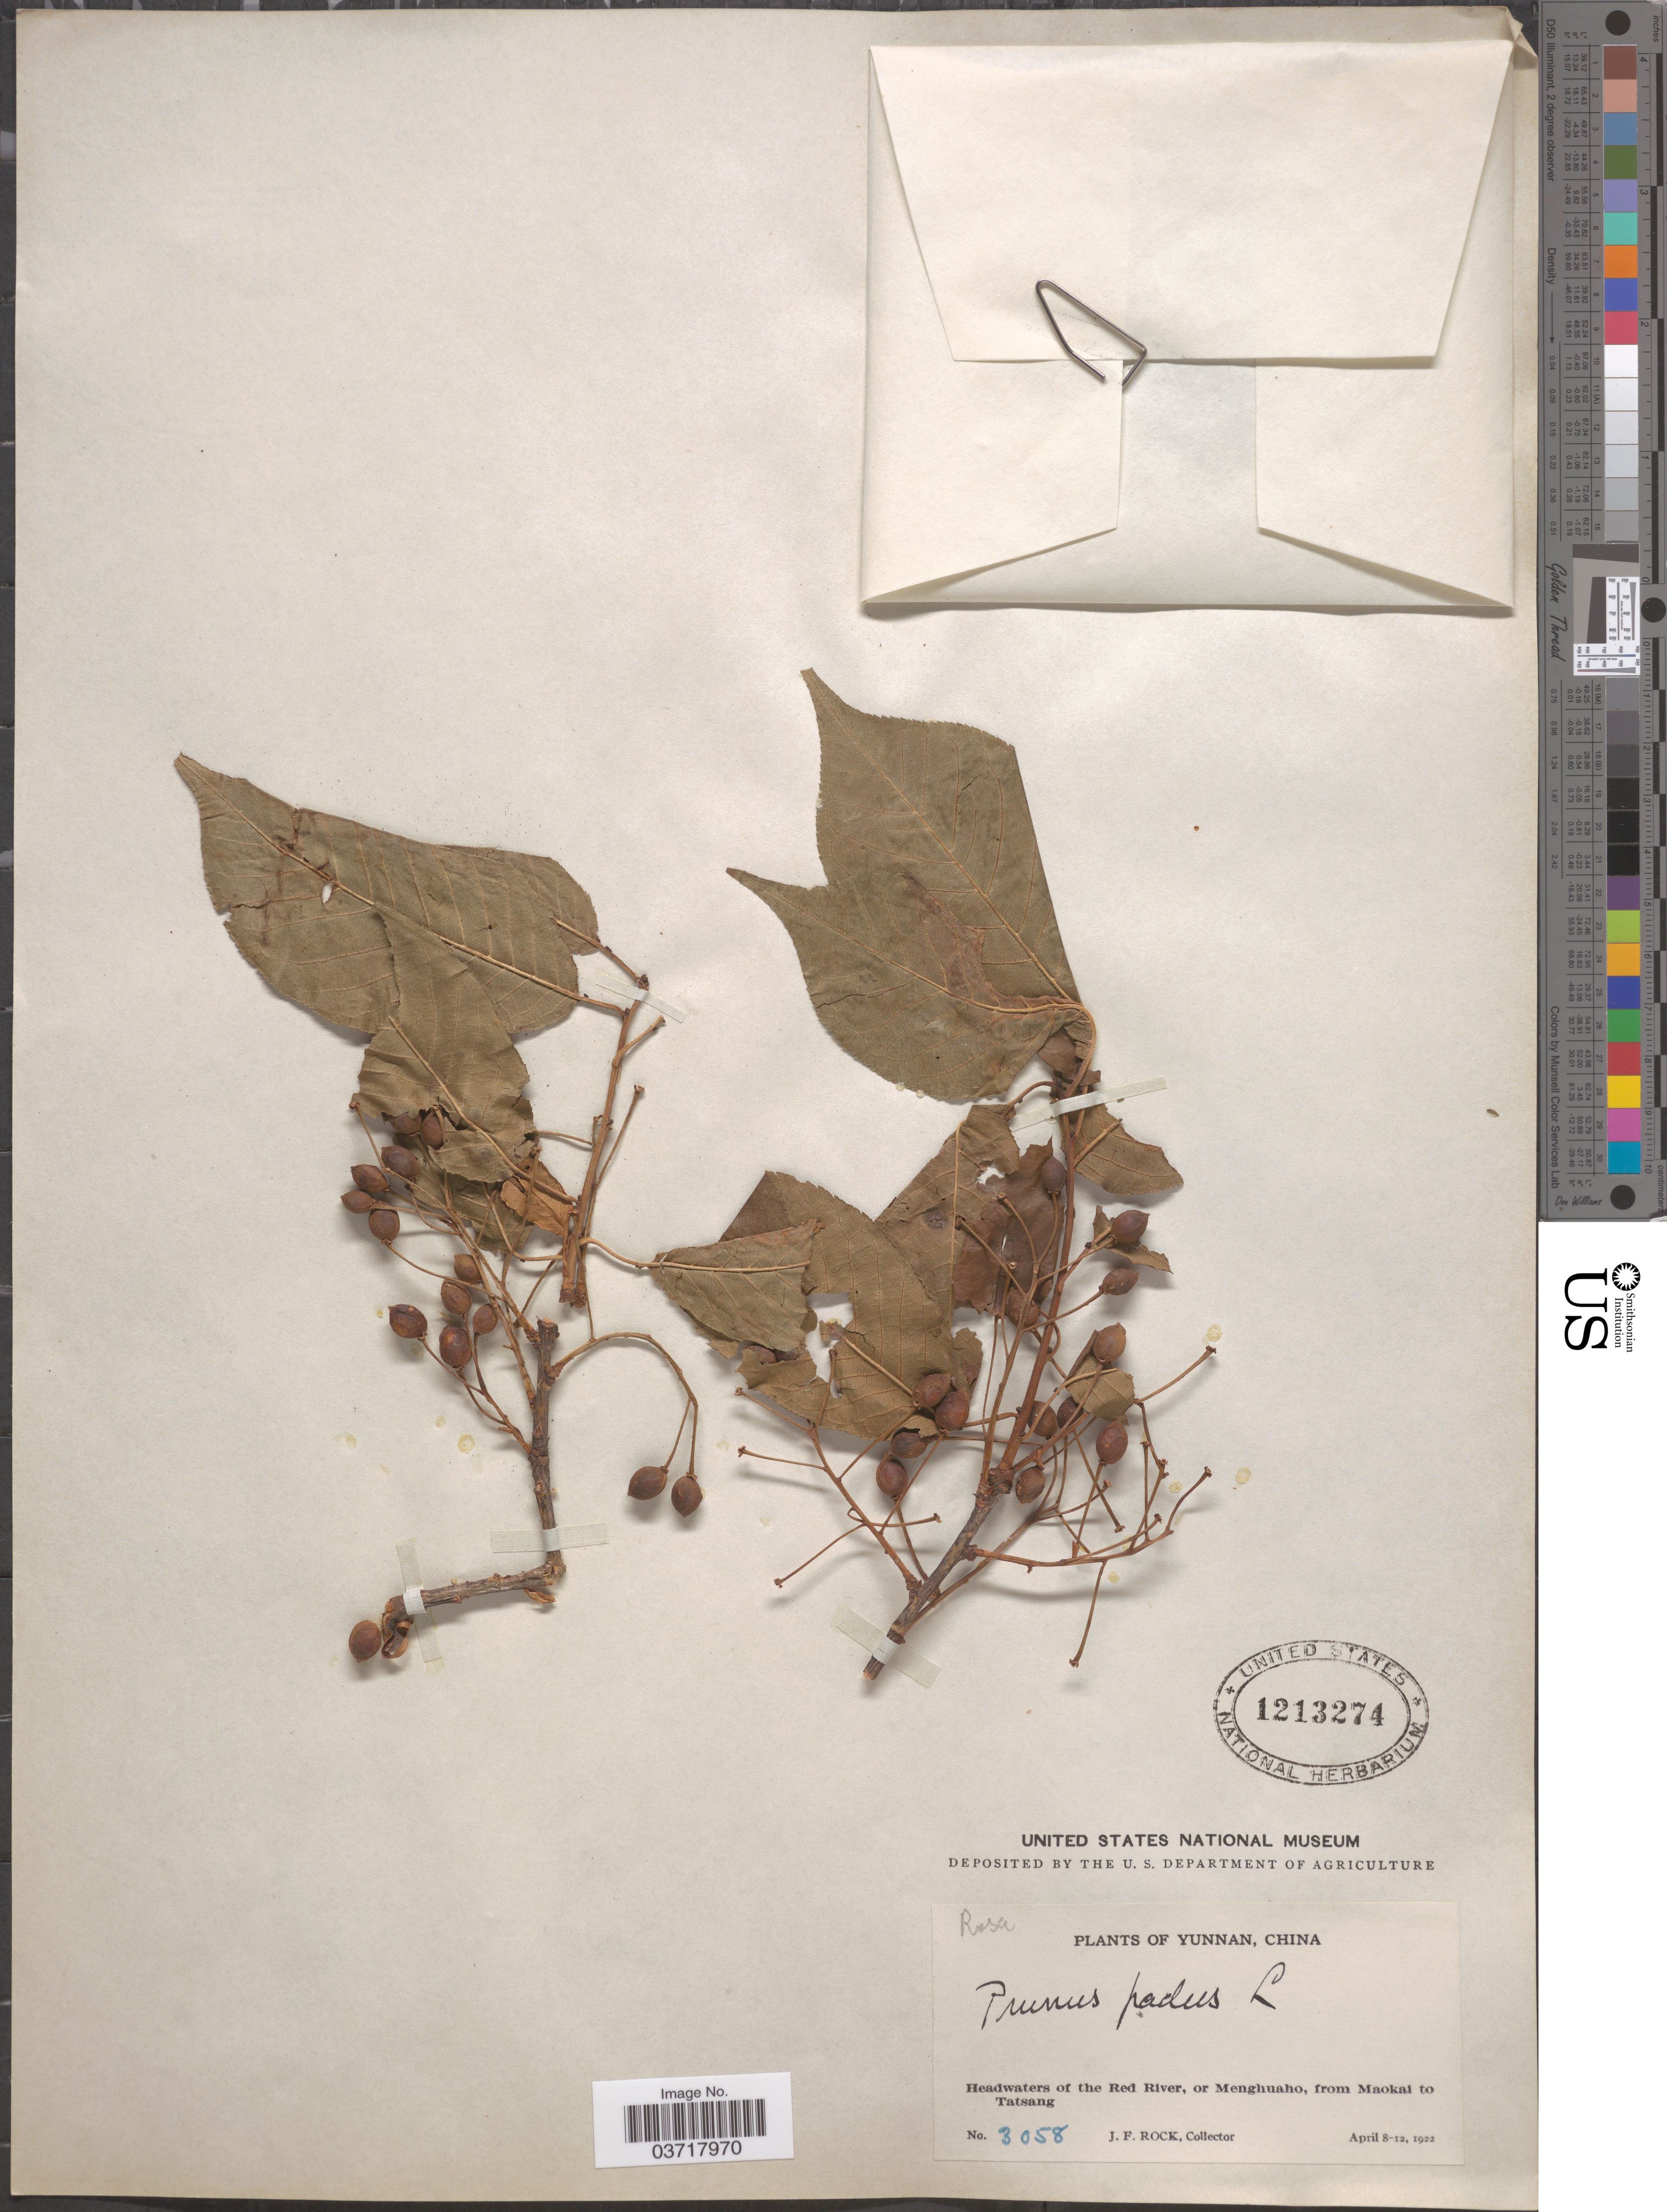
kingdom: Plantae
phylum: Tracheophyta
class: Magnoliopsida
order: Rosales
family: Rosaceae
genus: Prunus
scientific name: Prunus padus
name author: L.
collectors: J. Rock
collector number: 3058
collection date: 1922-04-08/1922-04-12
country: China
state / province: Yunnan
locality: Headwaters of the Red River, of Menghuaho, from Maokai to Tatsang.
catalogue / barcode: US 1213274